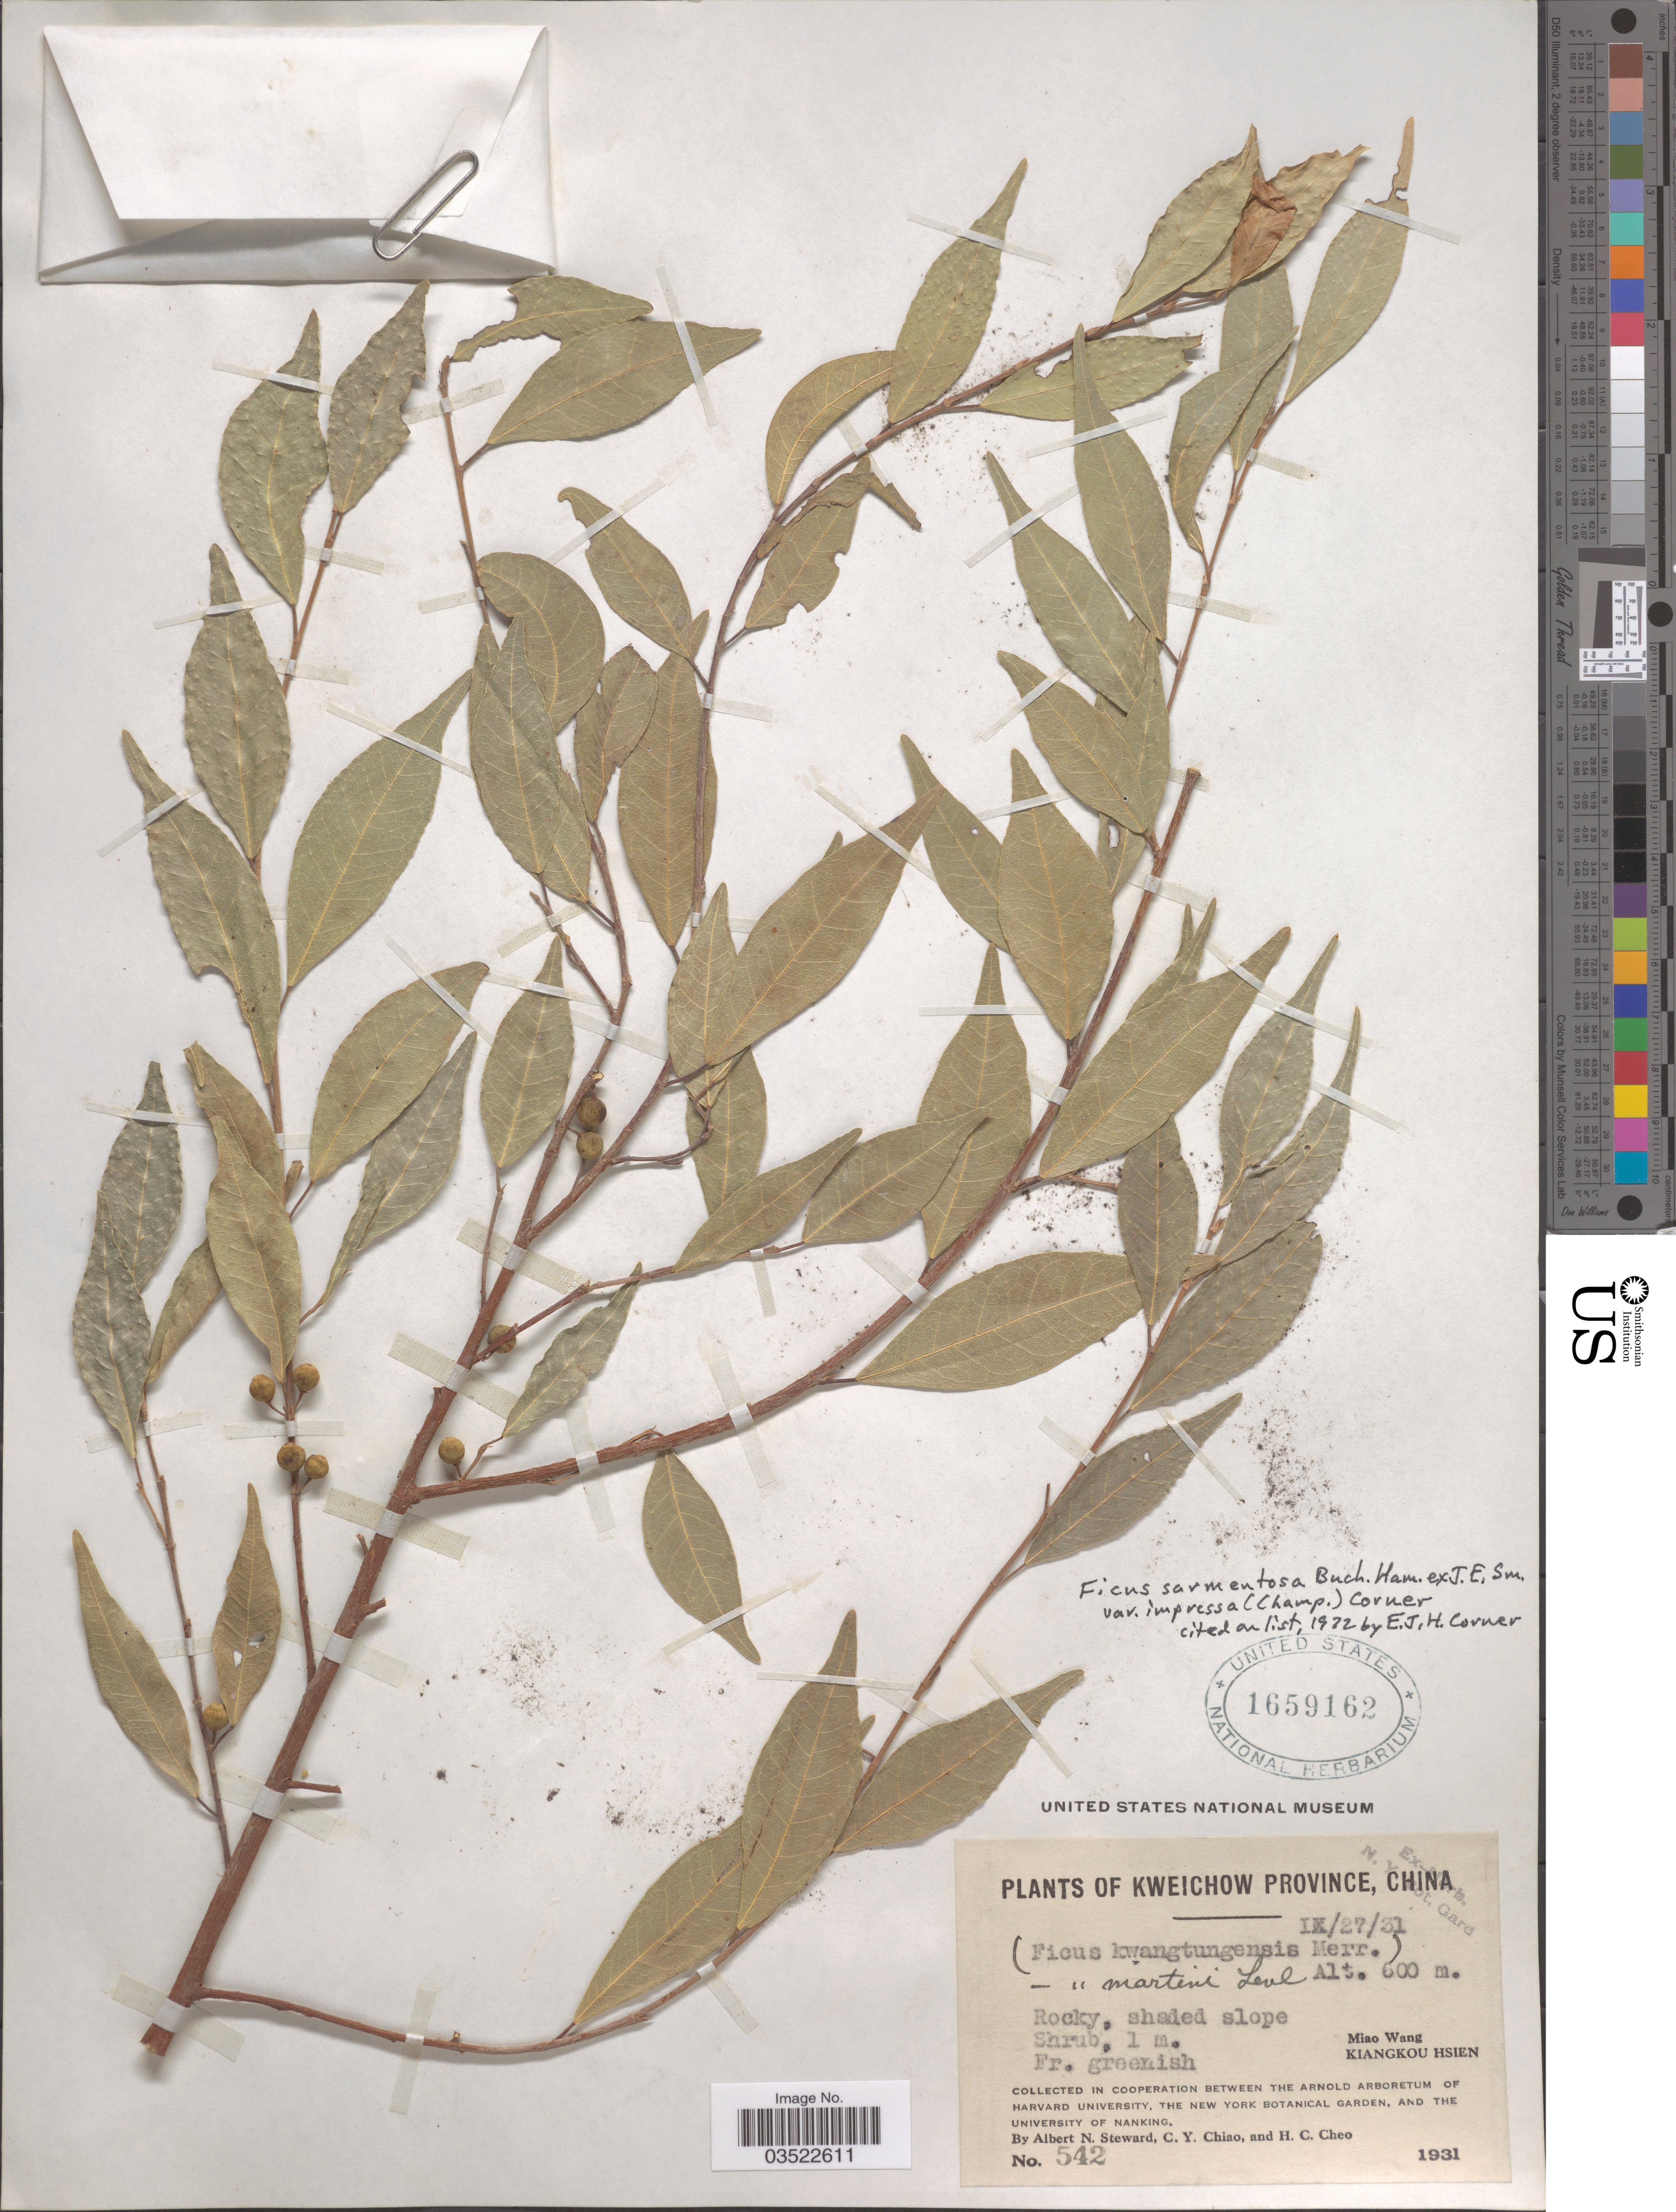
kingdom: Plantae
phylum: Tracheophyta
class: Magnoliopsida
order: Rosales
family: Moraceae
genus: Ficus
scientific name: Ficus sarmentosa var. impressa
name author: (Champ. ex Benth.) Corner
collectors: A. N. Steward, C. Y. Chiao & H. Cheo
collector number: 542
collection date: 1931-09-27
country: China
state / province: Guizhou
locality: Kweichow Province. Miao Wang. Kiangkou Hsien.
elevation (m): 600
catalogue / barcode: US 1659162